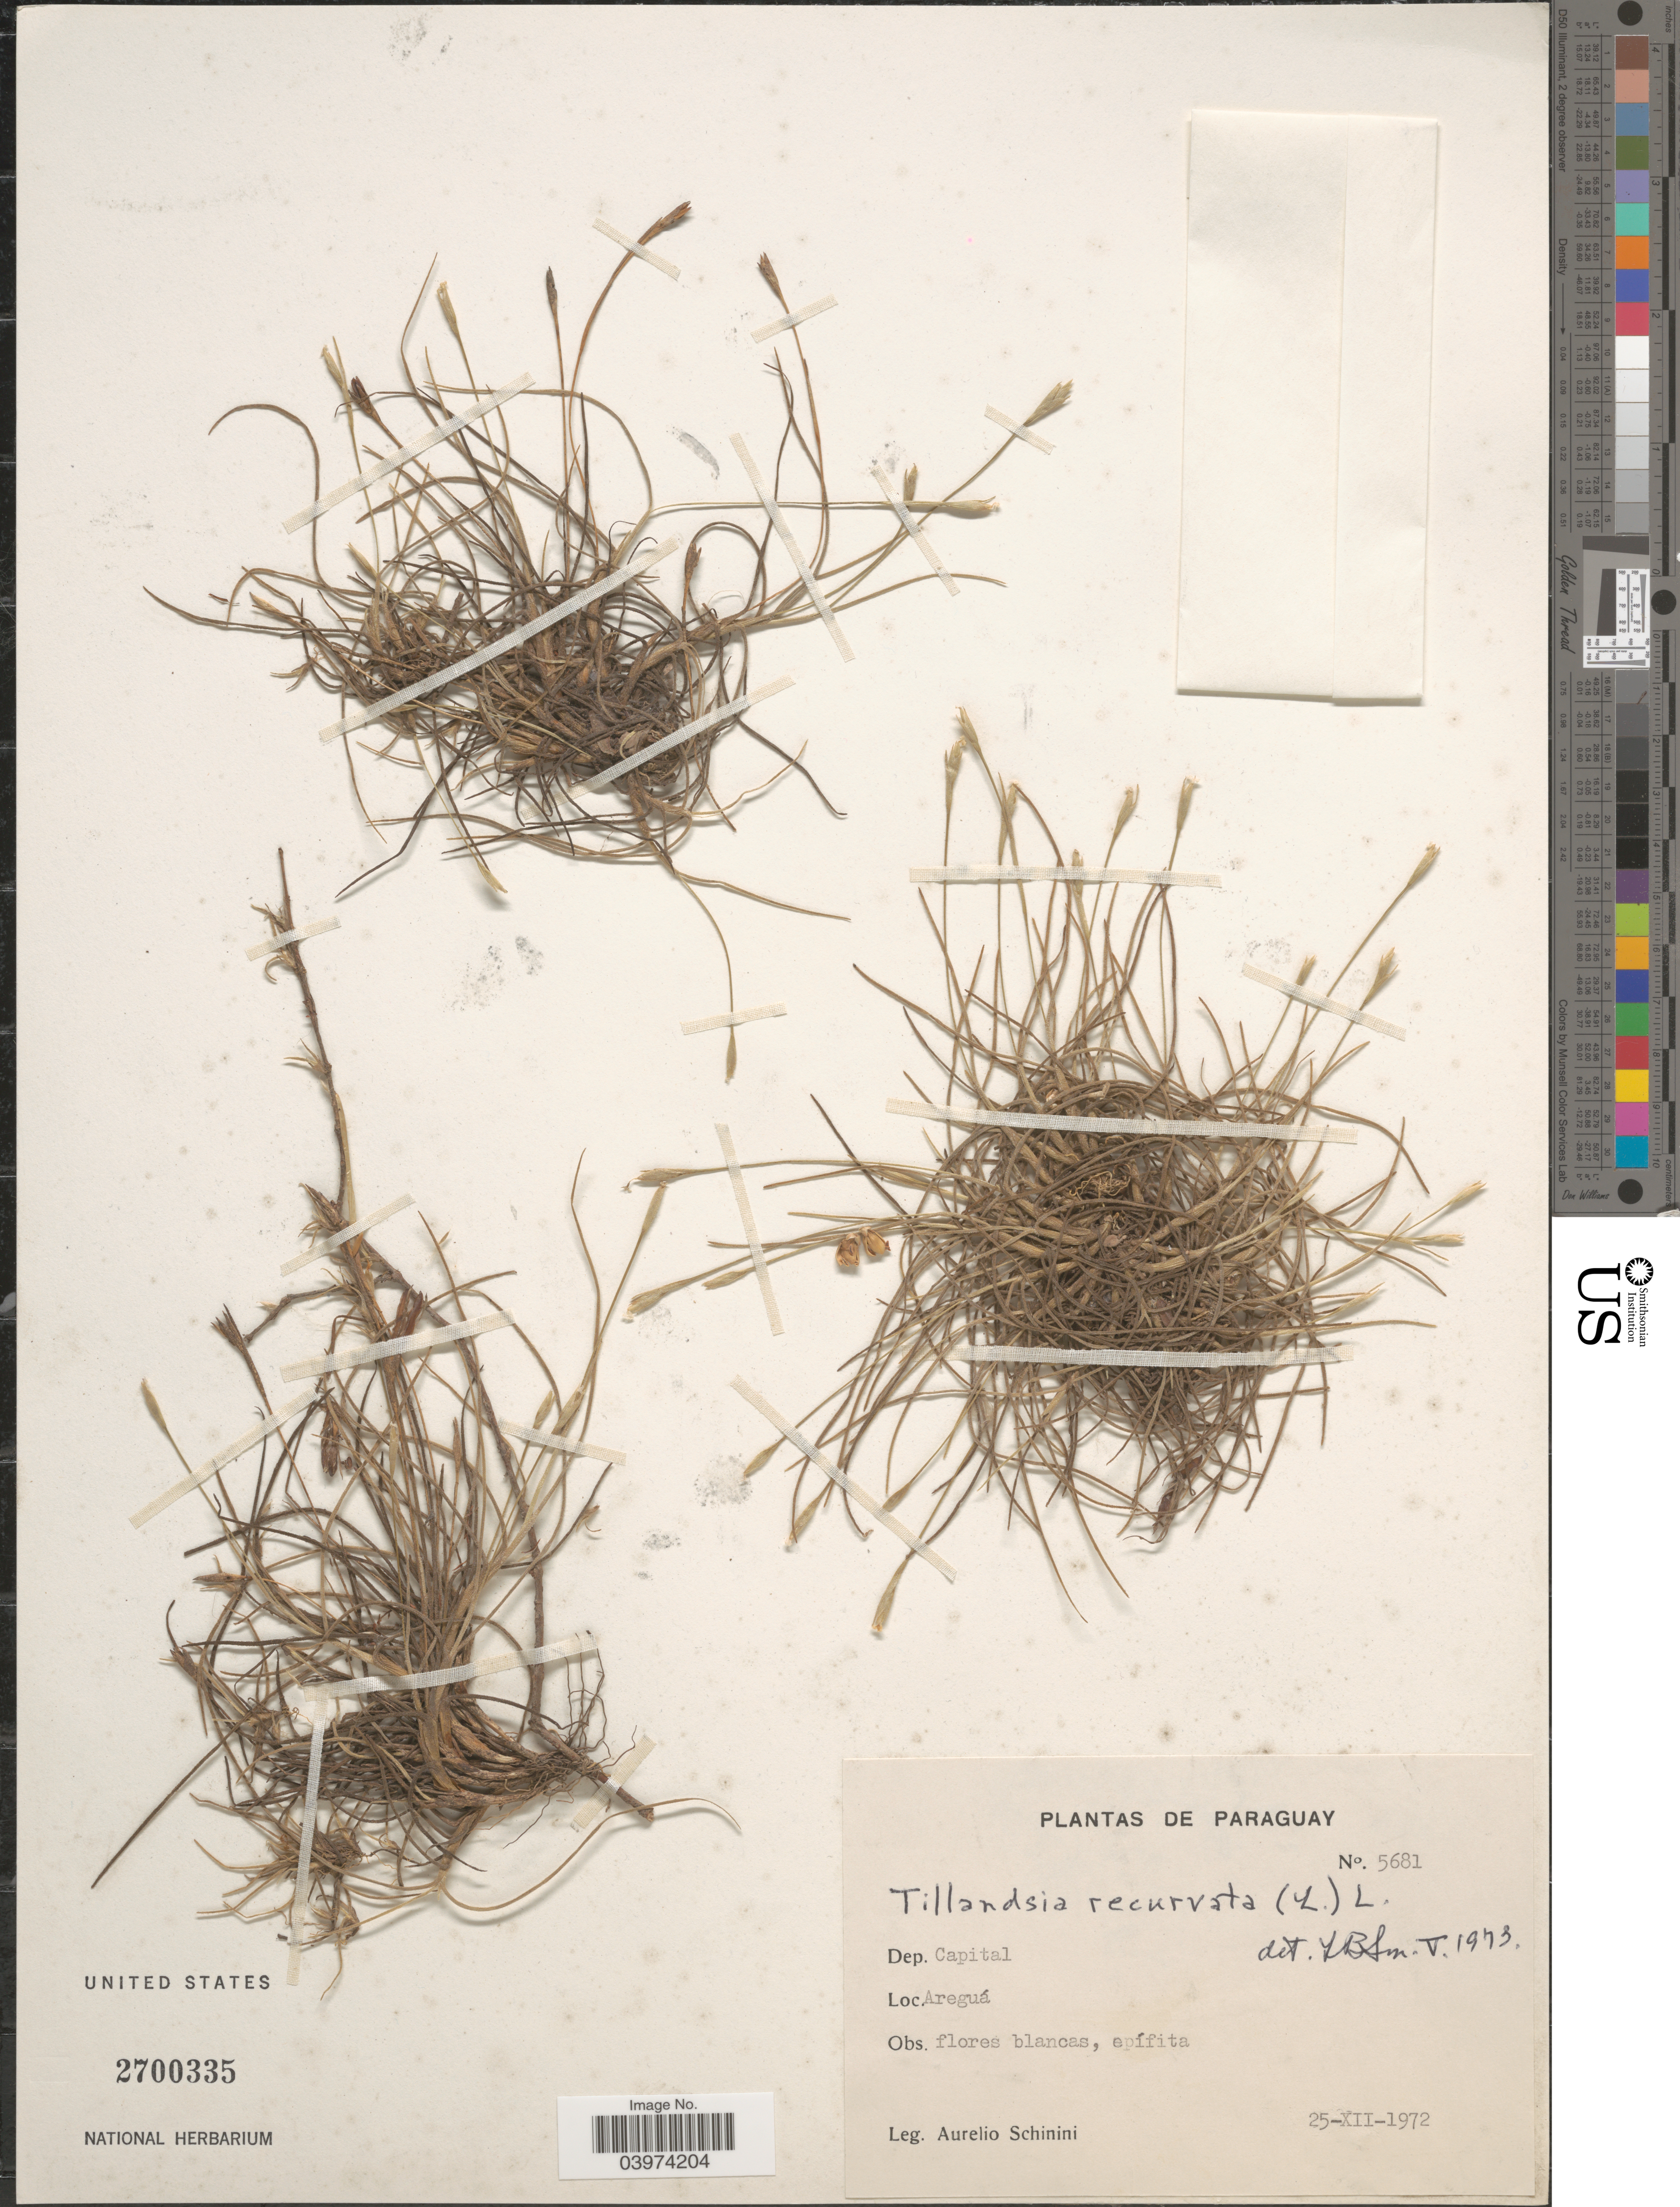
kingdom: Plantae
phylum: Tracheophyta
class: Liliopsida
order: Poales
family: Bromeliaceae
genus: Tillandsia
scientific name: Tillandsia recurvata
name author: L.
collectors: A. Schinini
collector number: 5681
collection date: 1972-12-25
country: Paraguay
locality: Dep. Capital. Areguá.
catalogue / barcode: US 2700335